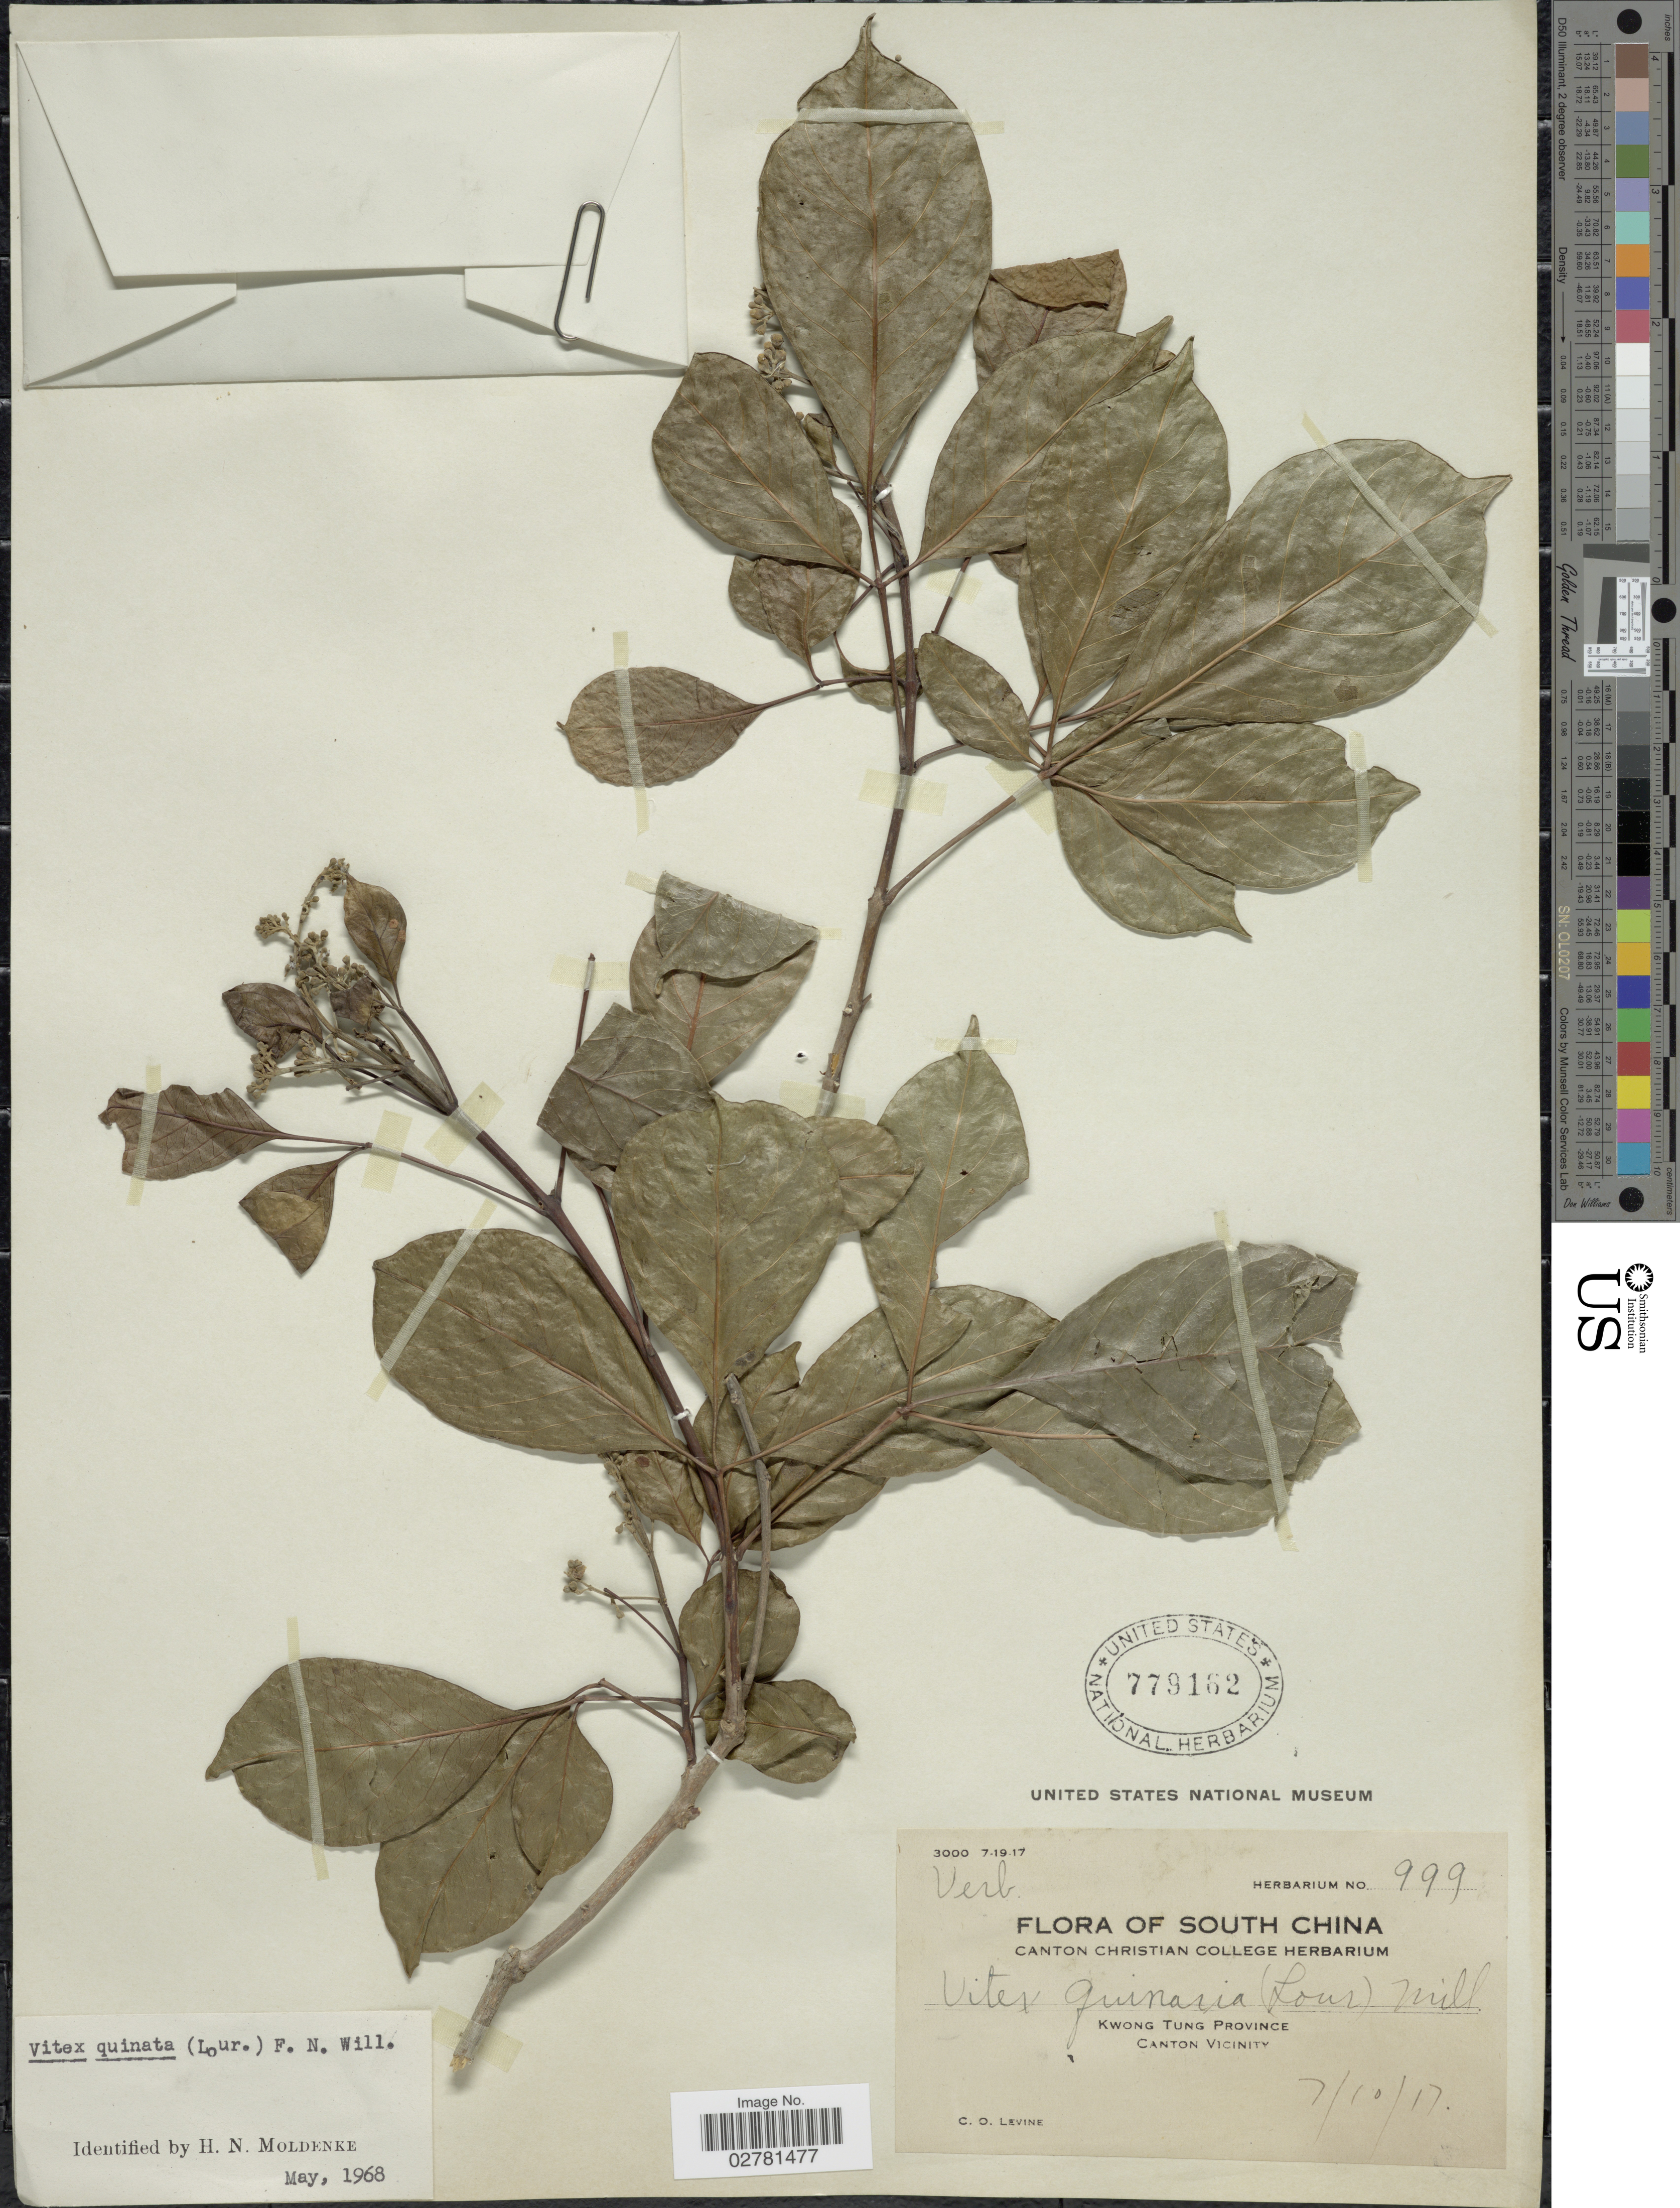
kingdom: Plantae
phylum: Tracheophyta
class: Magnoliopsida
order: Lamiales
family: Lamiaceae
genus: Vitex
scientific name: Vitex quinata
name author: (Lour.) F.N. Williams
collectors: C. O. Levine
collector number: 999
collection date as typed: Transcribed d/m/y: 10/7/17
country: China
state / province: Guangdong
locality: South China. Kwong Tung Province. Canton Vicinity.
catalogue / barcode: US 779162